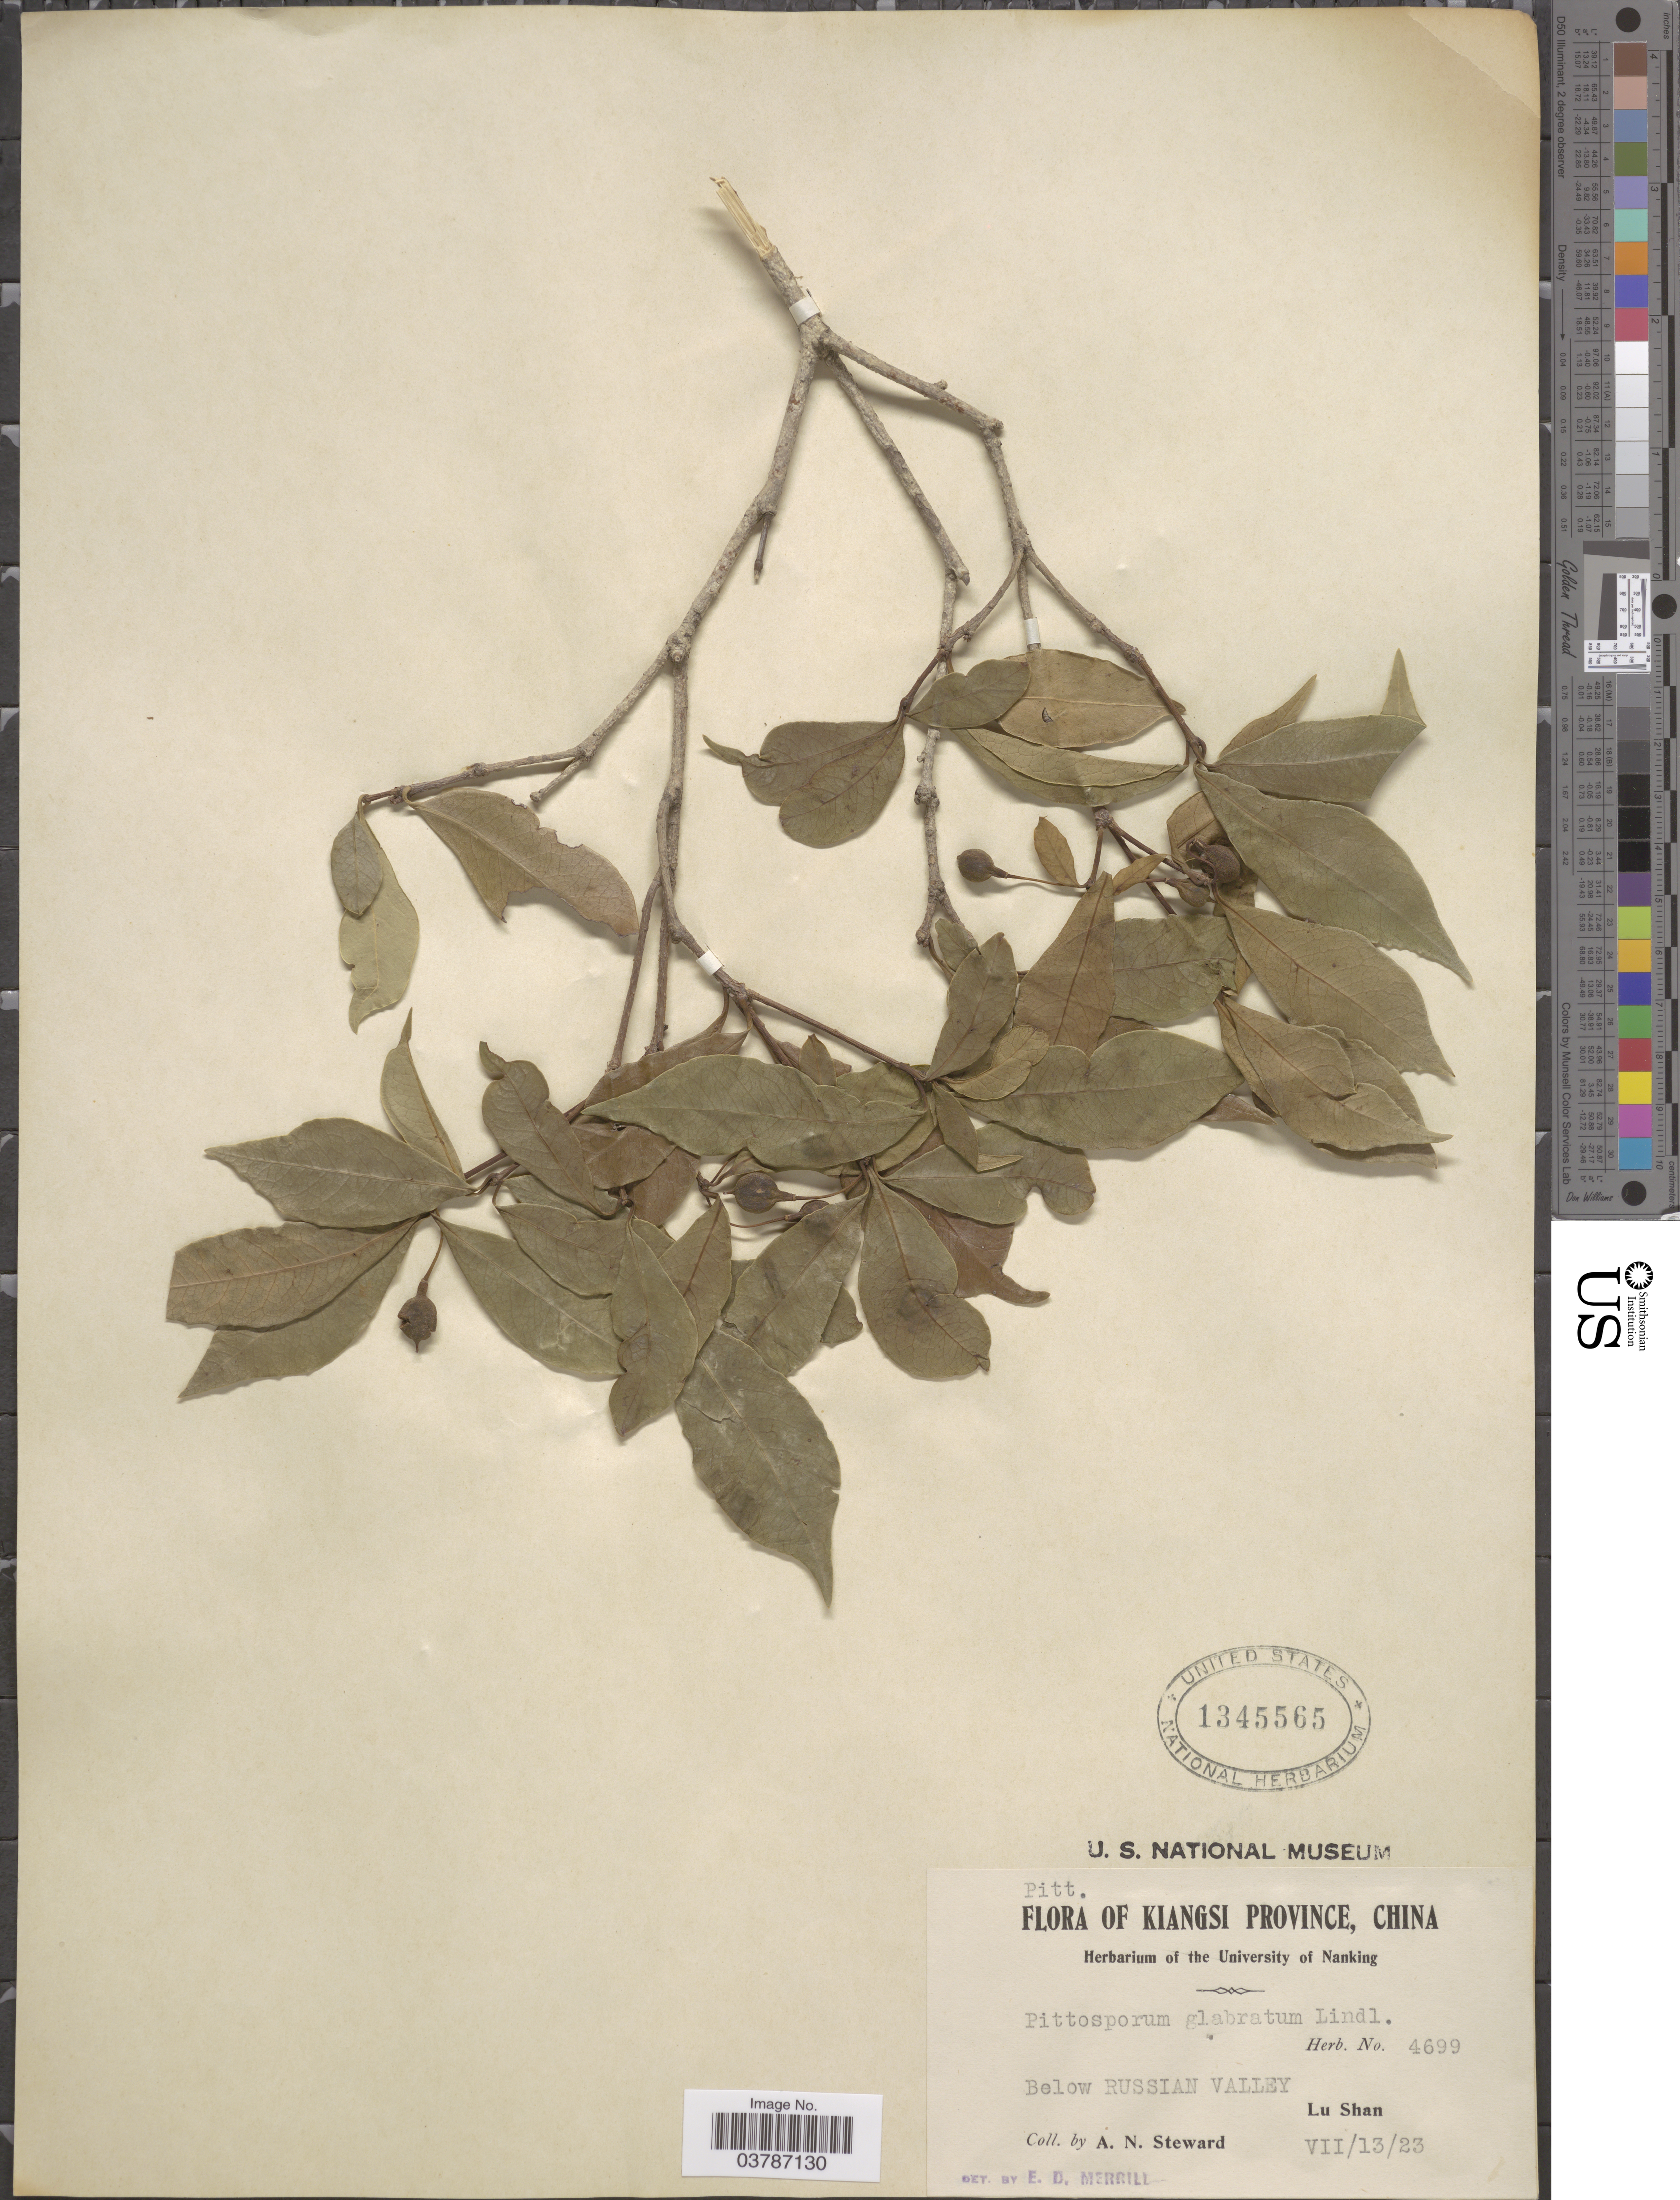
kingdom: Plantae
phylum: Tracheophyta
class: Magnoliopsida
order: Apiales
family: Pittosporaceae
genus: Pittosporum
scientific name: Pittosporum glabratum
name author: Lindl.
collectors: A. N. Steward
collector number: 4699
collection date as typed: Transcribed d/m/y: 13/7/23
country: China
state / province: Jiangxi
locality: Kiangsi Province. Below Russian Valley, Lu Shan.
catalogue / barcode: US 1345565